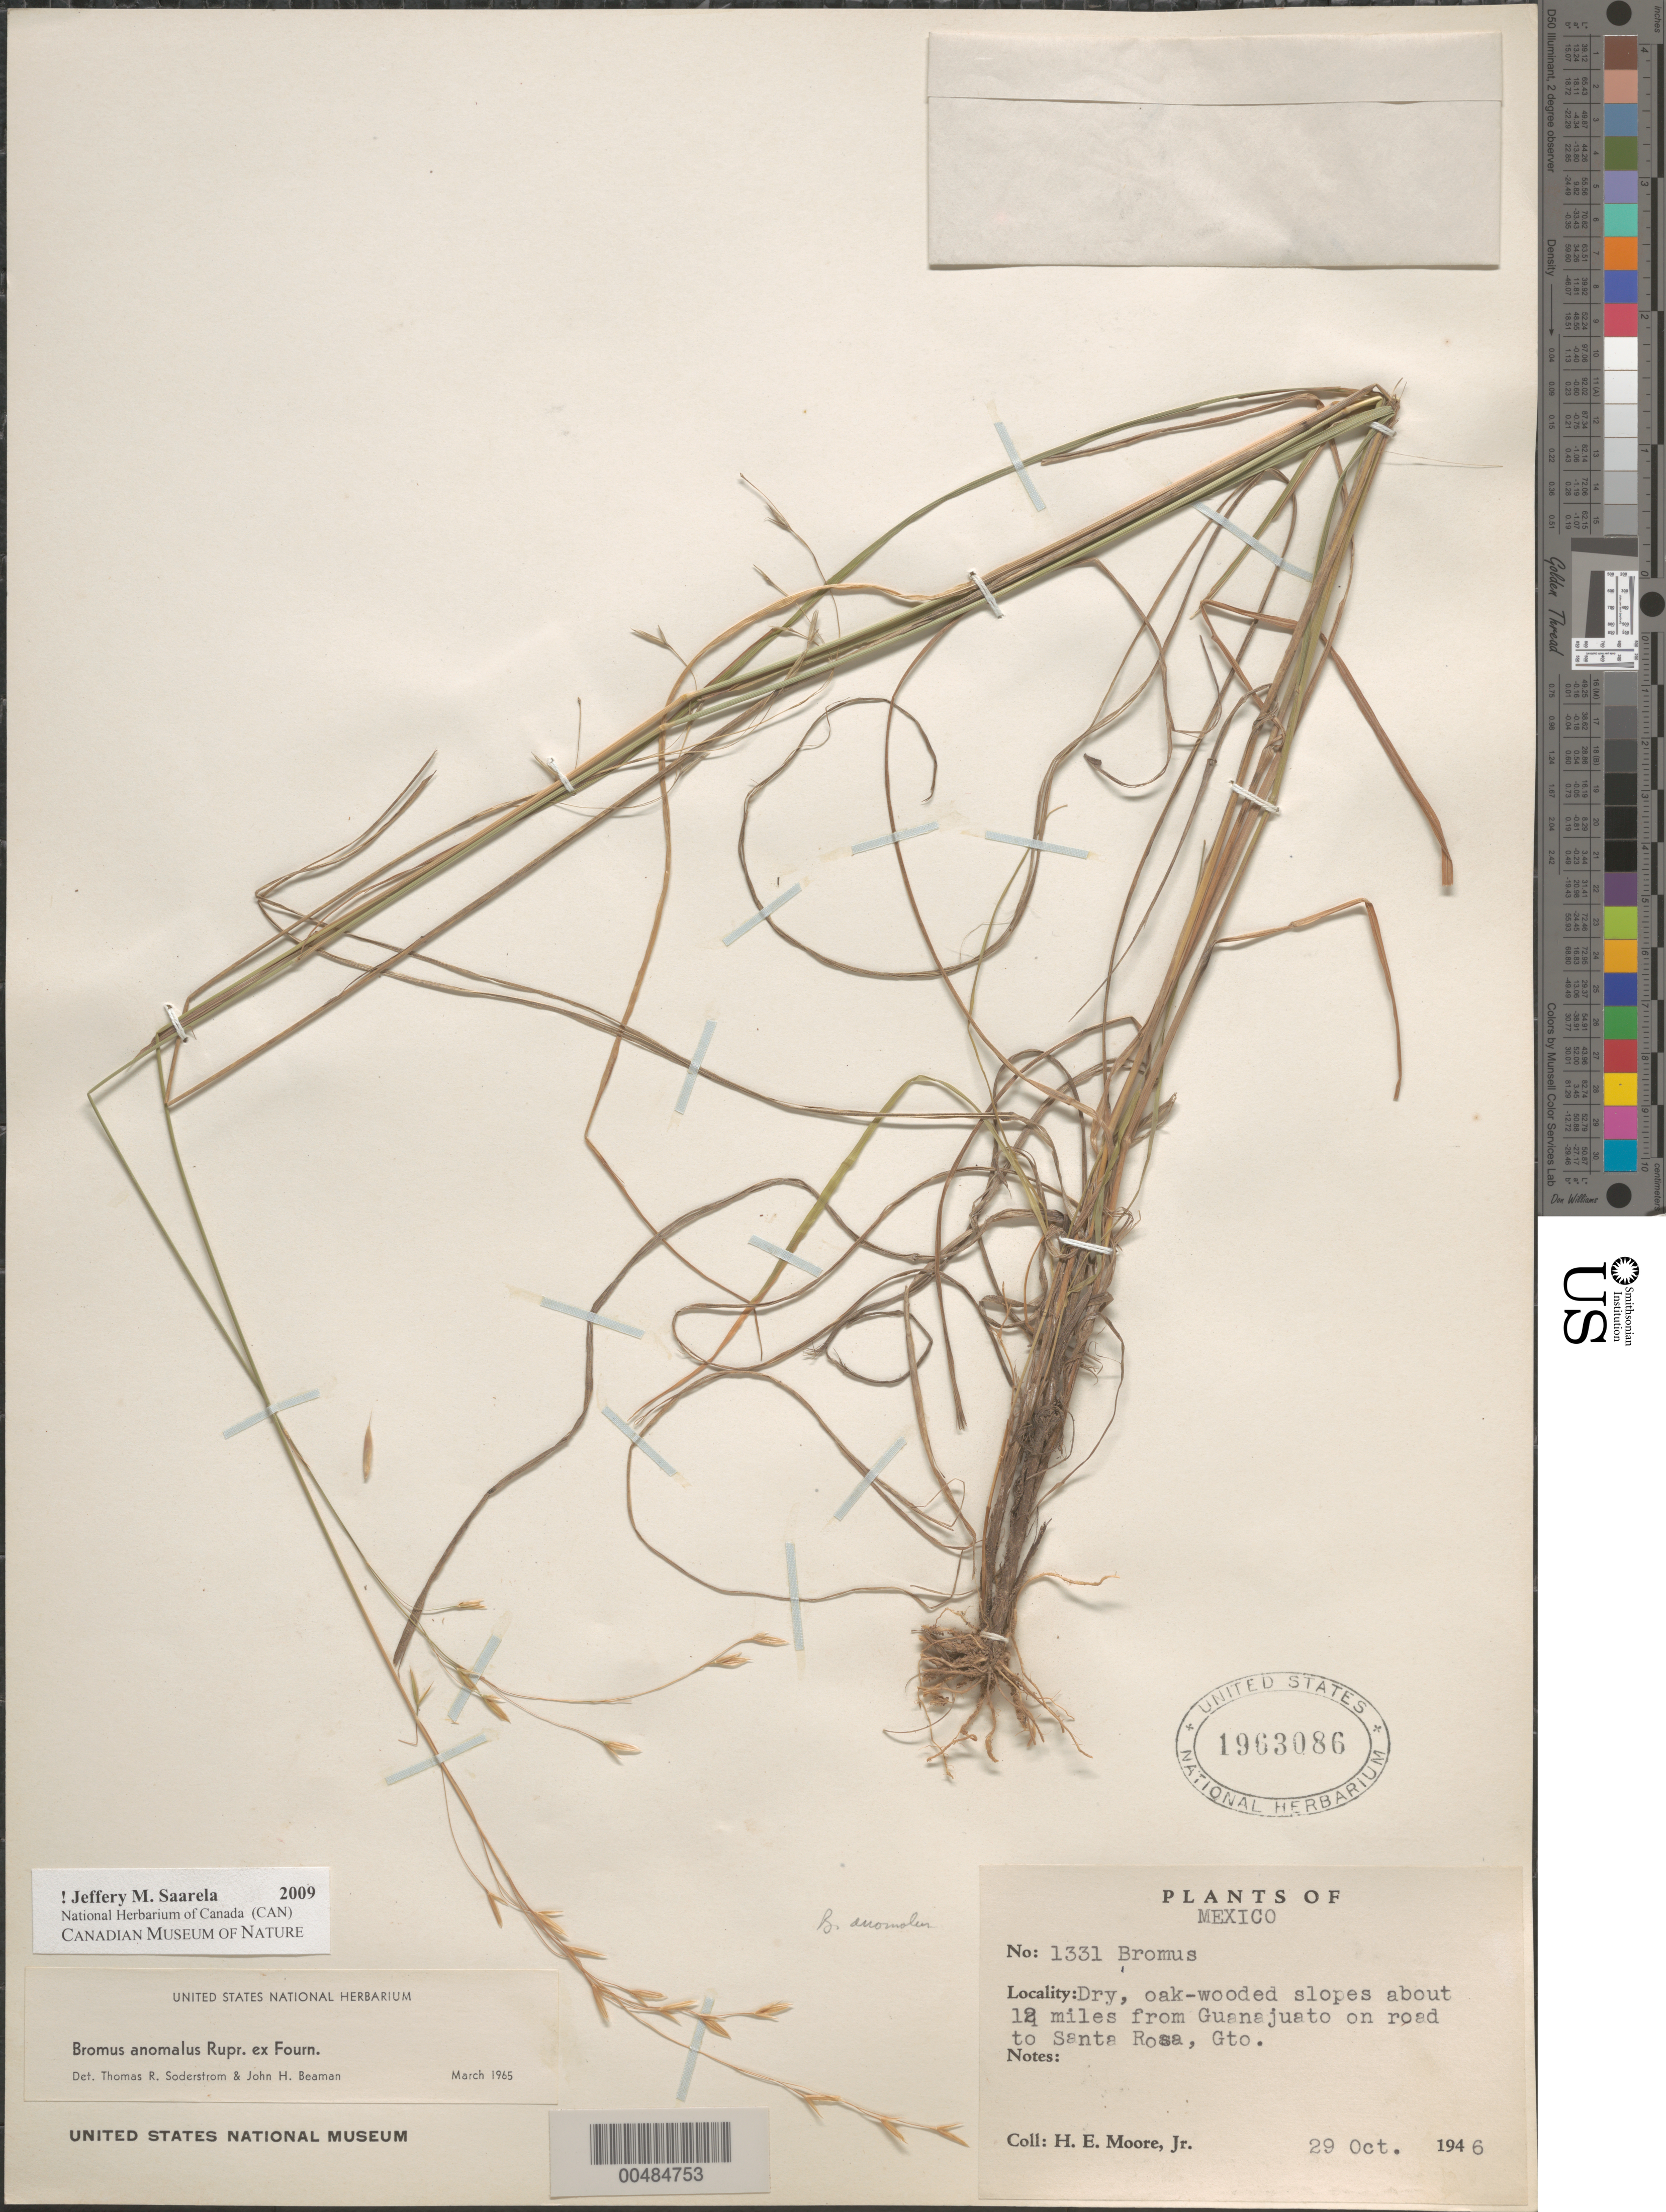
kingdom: Plantae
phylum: Tracheophyta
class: Liliopsida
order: Poales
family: Poaceae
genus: Bromus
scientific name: Bromus anomalus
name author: Rupr. ex E. Fourn.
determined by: Soderstrom, T. R.; Beaman, J. H.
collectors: H. E. Moore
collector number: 1331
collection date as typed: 29 Oct 1946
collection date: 1946-10-29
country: Mexico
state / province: Guanajuato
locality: About 12 mi from Guanajuato on road to Santa Rosa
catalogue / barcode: US 1963086